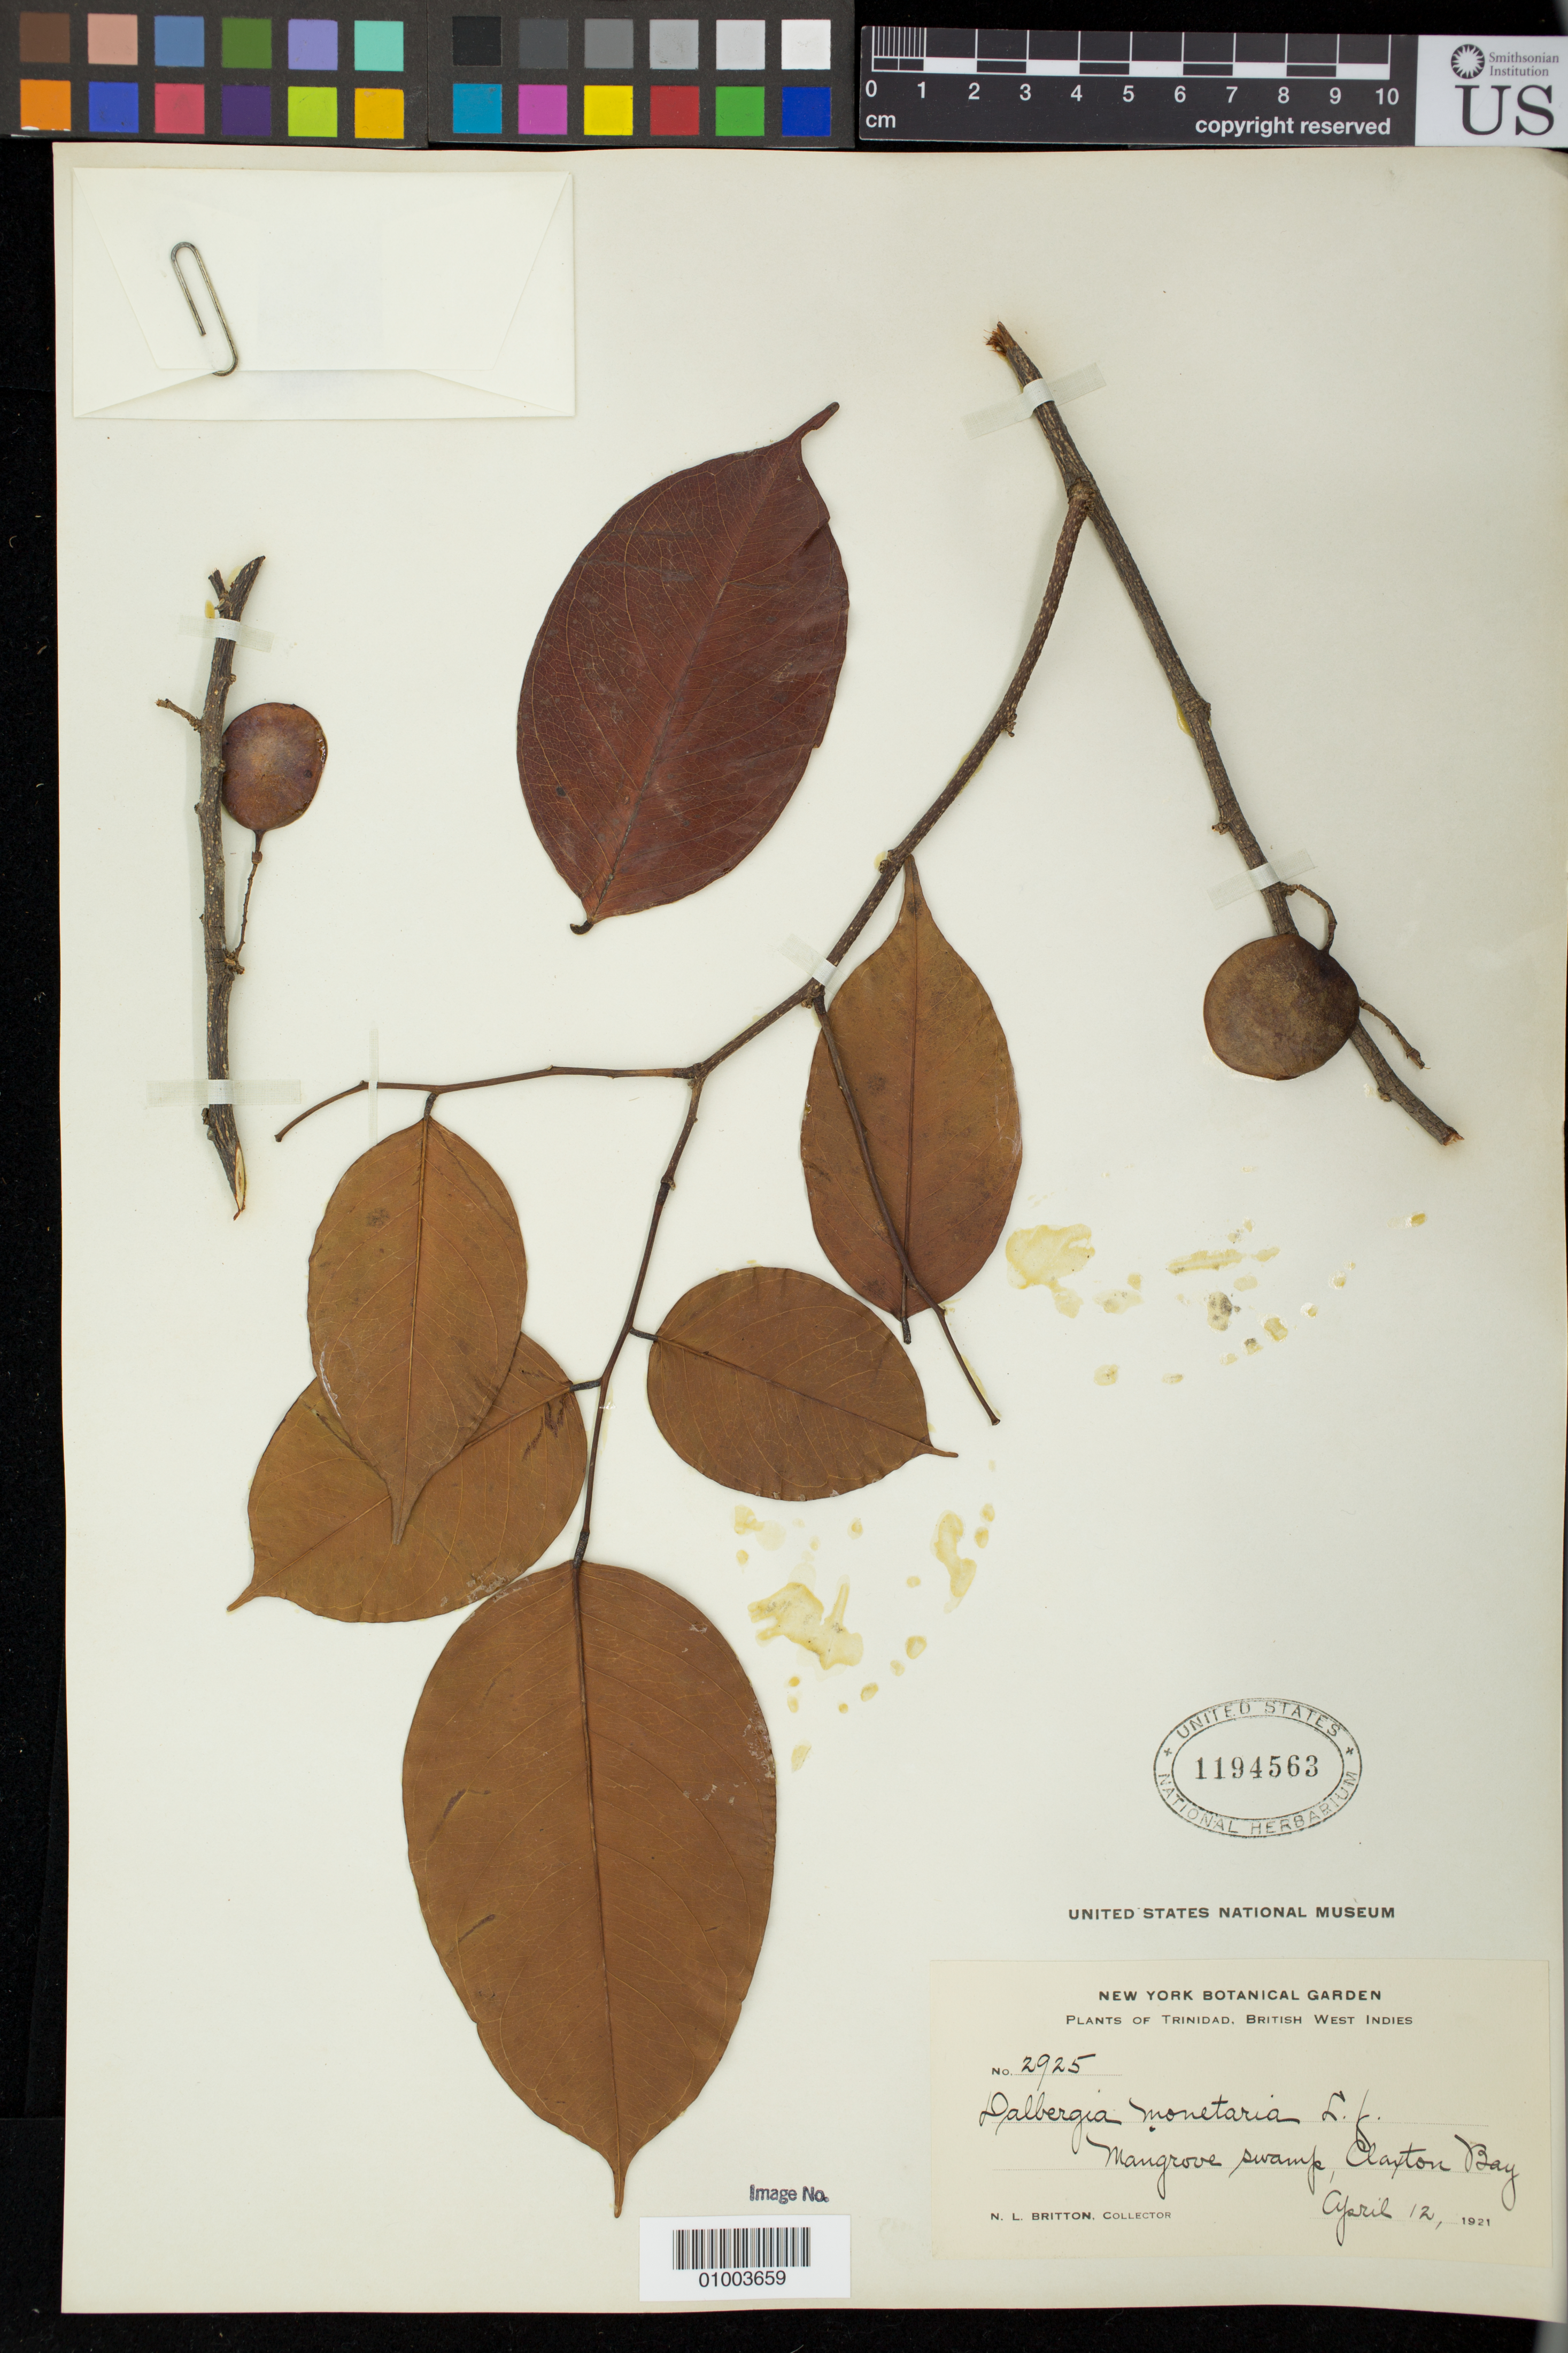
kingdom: Plantae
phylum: Tracheophyta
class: Magnoliopsida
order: Fabales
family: Fabaceae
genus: Dalbergia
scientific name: Dalbergia monetaria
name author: L. f.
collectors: N. Britton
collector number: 2925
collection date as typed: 12 Apr 1921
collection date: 1921-04-12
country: Trinidad and Tobago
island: Trinidad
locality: Mangrove swamp, claxton bay.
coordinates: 0 N, 0 E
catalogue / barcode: US 1194563